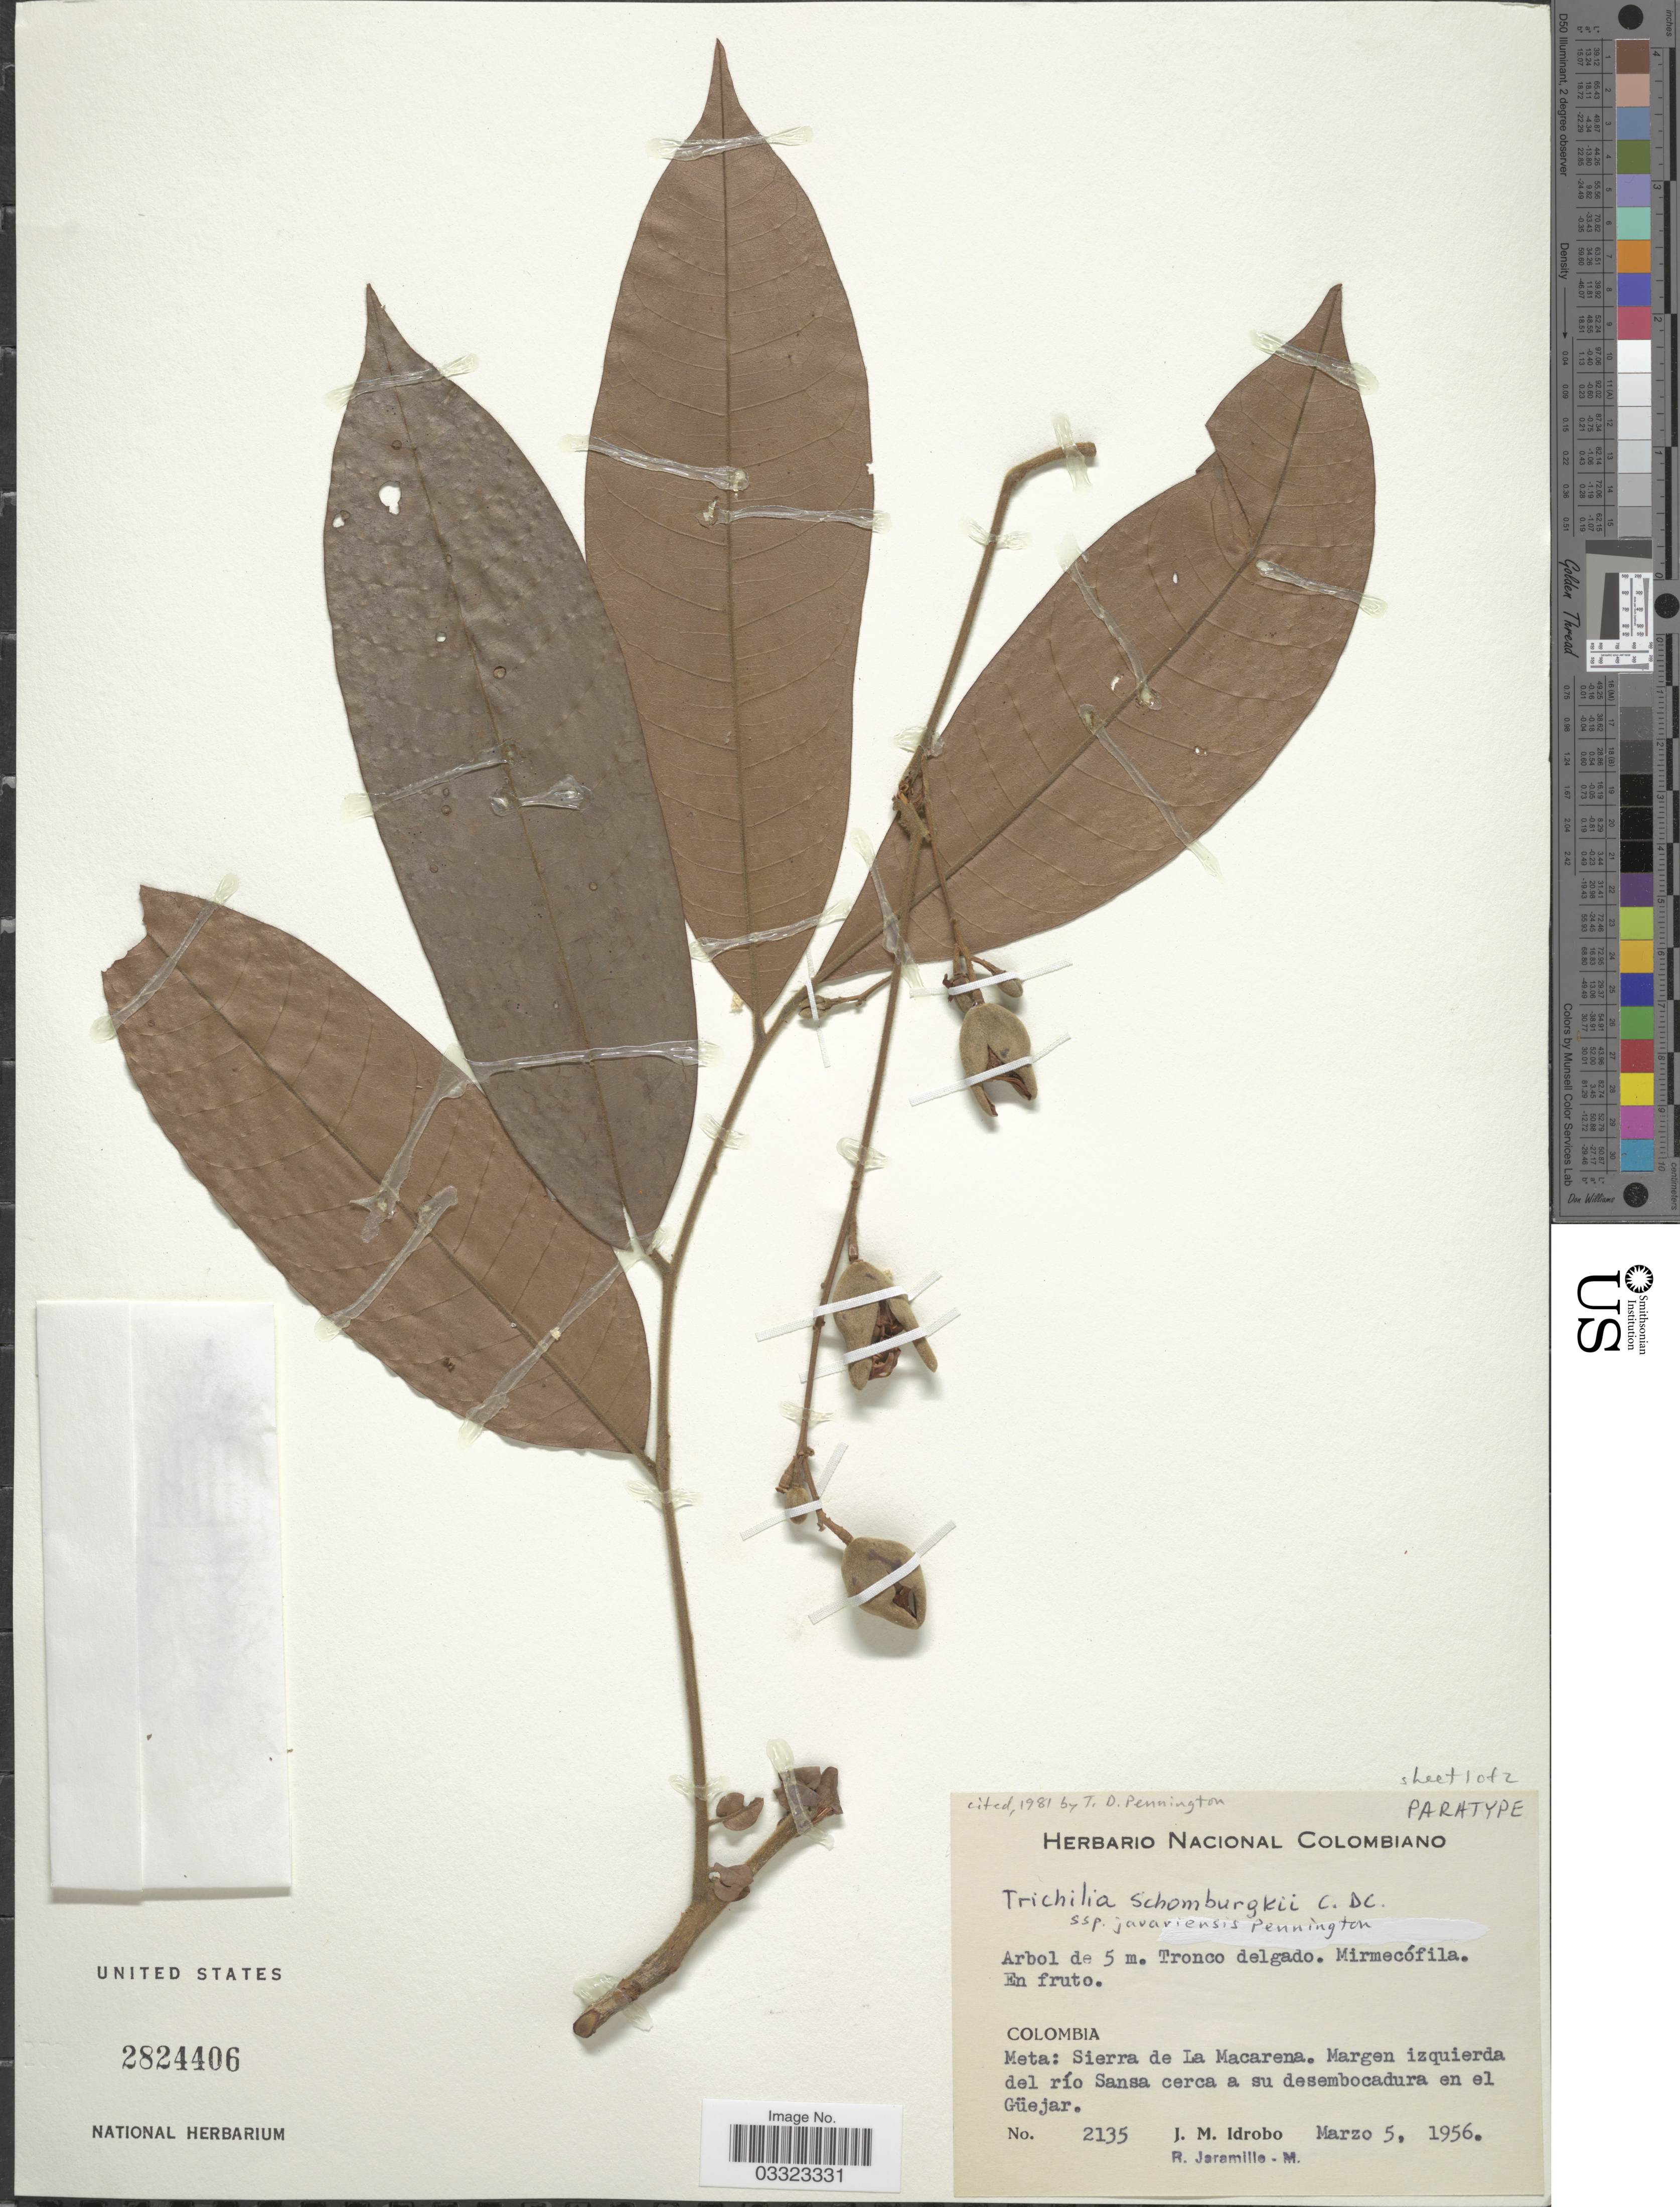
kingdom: Plantae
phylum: Tracheophyta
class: Magnoliopsida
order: Sapindales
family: Meliaceae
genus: Trichilia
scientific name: Trichilia schomburgkii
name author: C. DC.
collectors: J. M. Idrobo & R. Jaramillo M.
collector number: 2135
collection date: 1956-03-05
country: Colombia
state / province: Meta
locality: Sierra de La Macarena. Margen izquierda del río Sansa cerca a su desembocadura en el Güejar.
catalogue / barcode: US 2824406